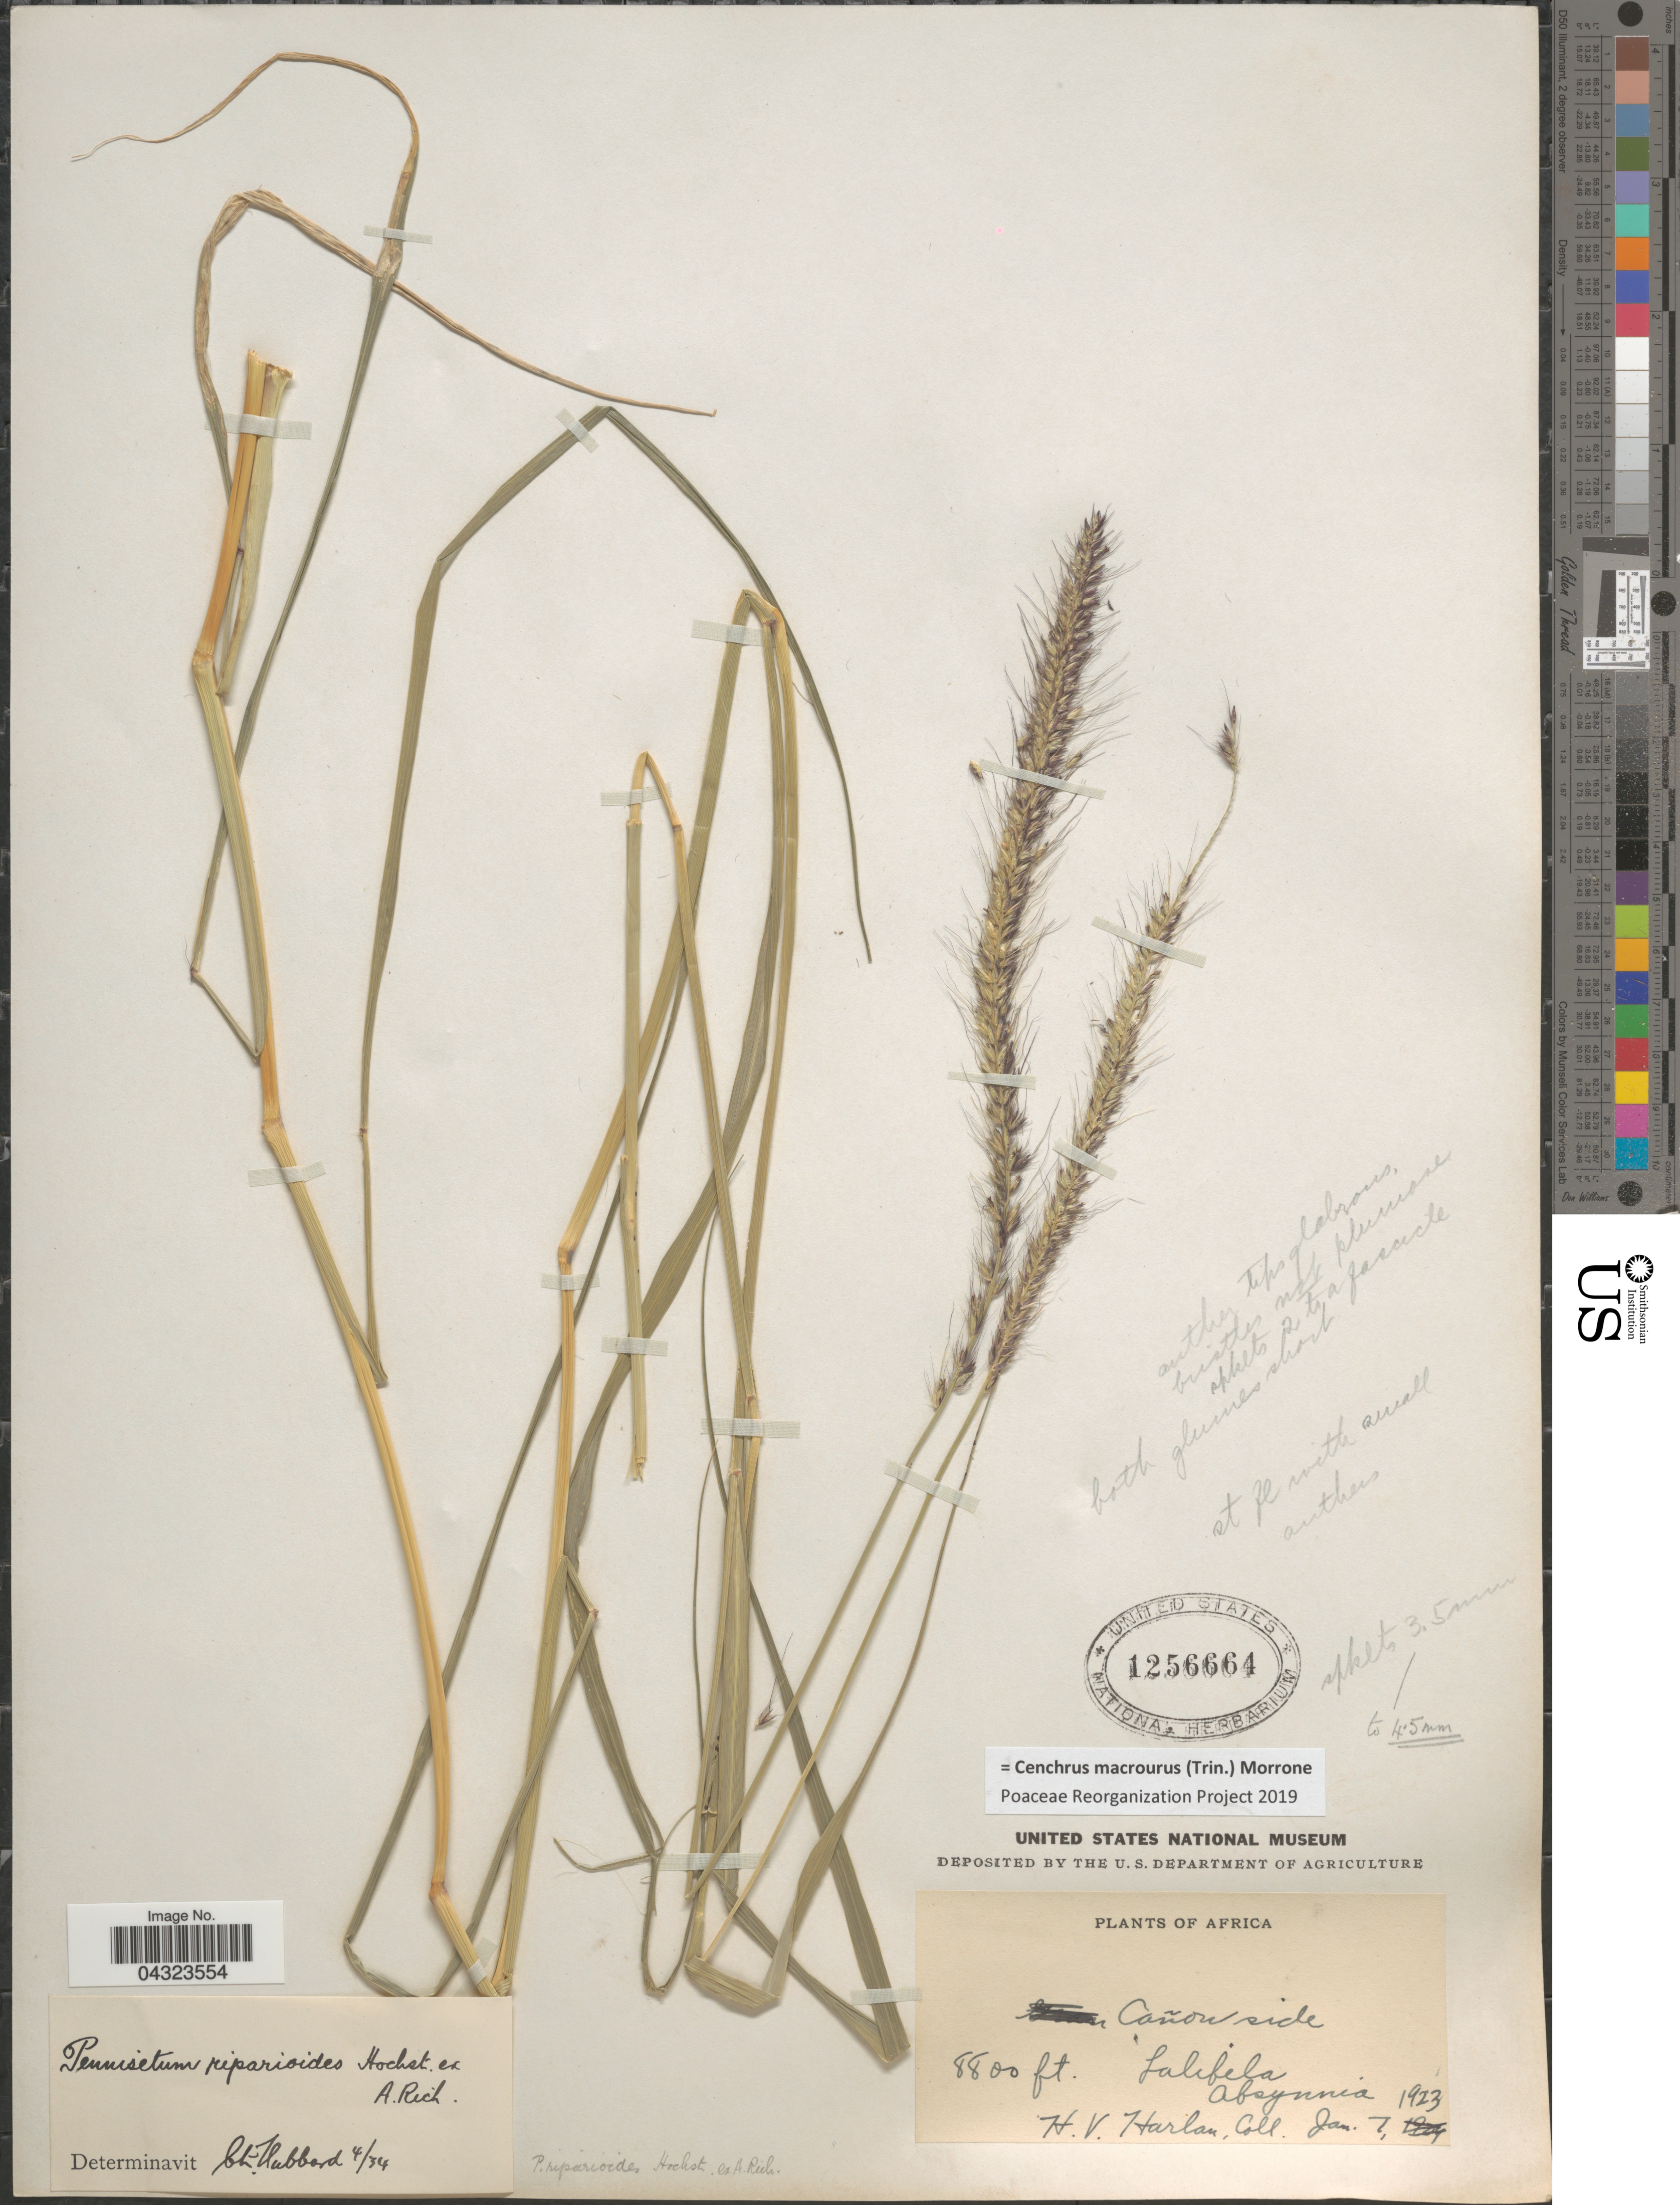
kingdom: Plantae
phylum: Tracheophyta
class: Liliopsida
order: Poales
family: Poaceae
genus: Cenchrus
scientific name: Cenchrus macrourus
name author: (Trin.) Morrone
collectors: H. Harlan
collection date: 1923-01-07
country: Ethiopia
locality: Cañon side. Lalibela. Absynnia.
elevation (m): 2682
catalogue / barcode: US 1256664